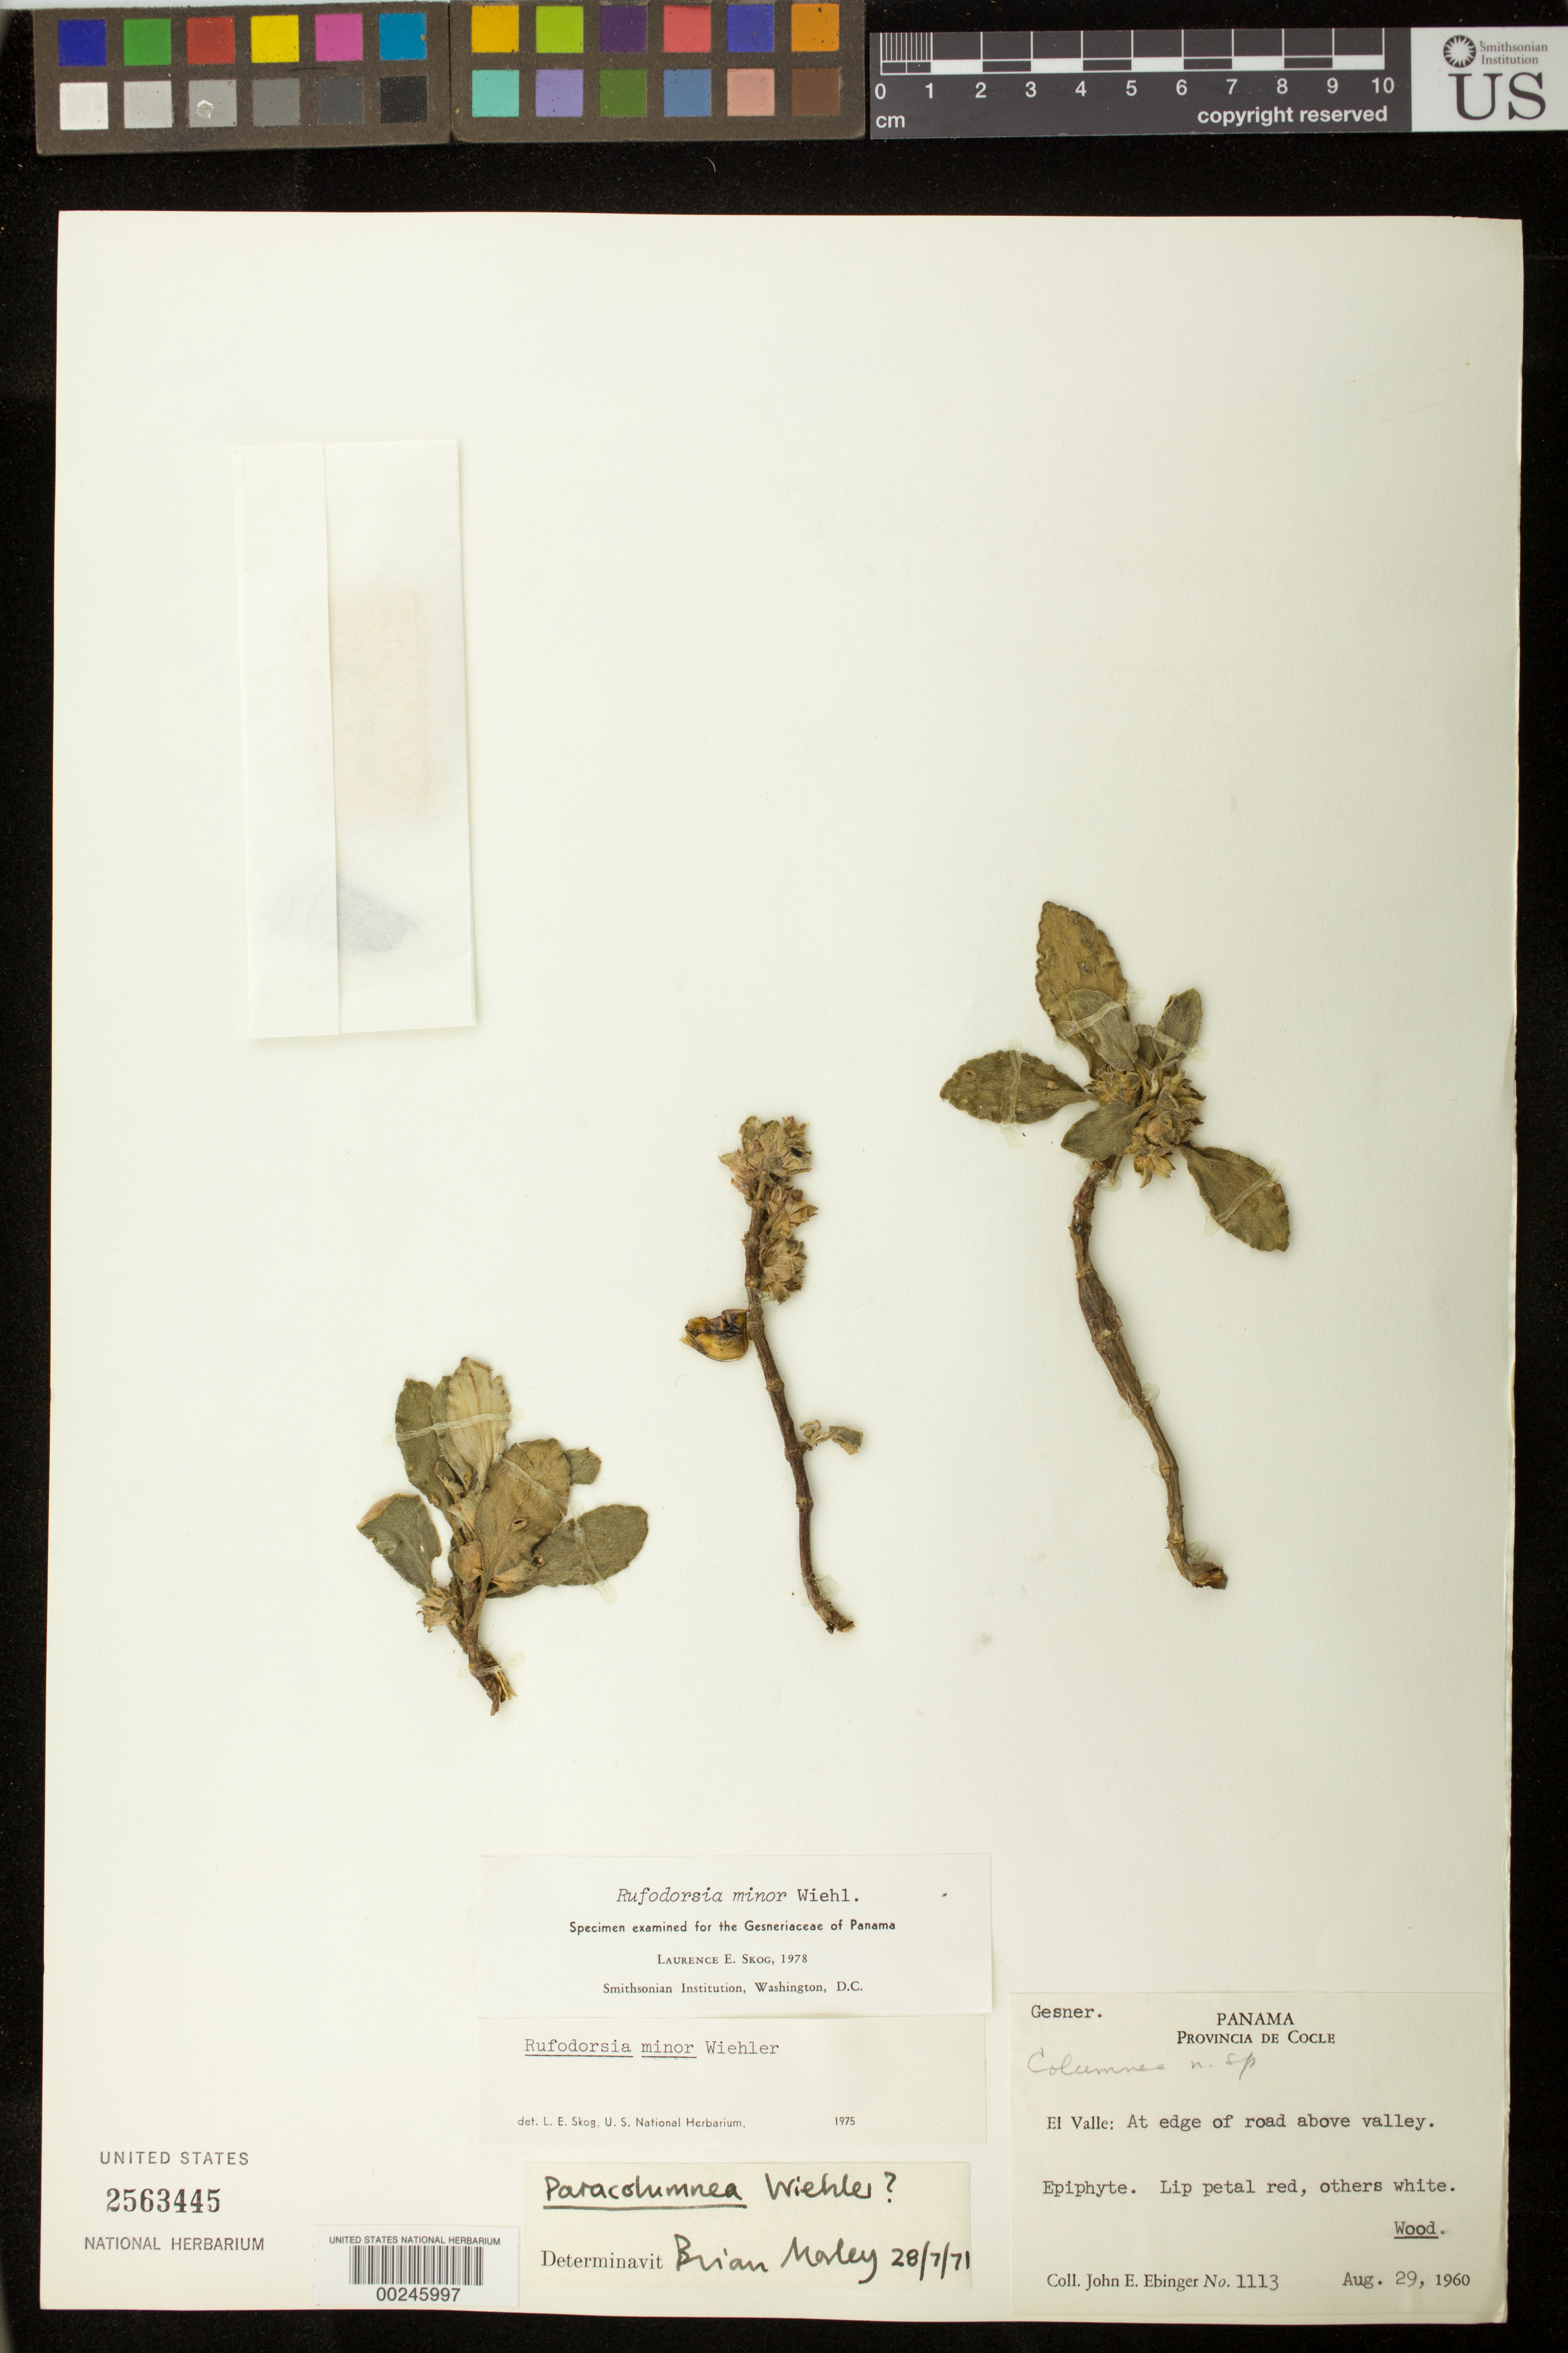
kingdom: Plantae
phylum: Tracheophyta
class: Magnoliopsida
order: Lamiales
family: Gesneriaceae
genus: Rufodorsia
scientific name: Rufodorsia minor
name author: Wiehler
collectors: J. Ebinger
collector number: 1113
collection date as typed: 29 Aug 1960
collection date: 1960-08-29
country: Panama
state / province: Coclé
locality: El Valle, at edge of road above valley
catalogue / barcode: US 2563445